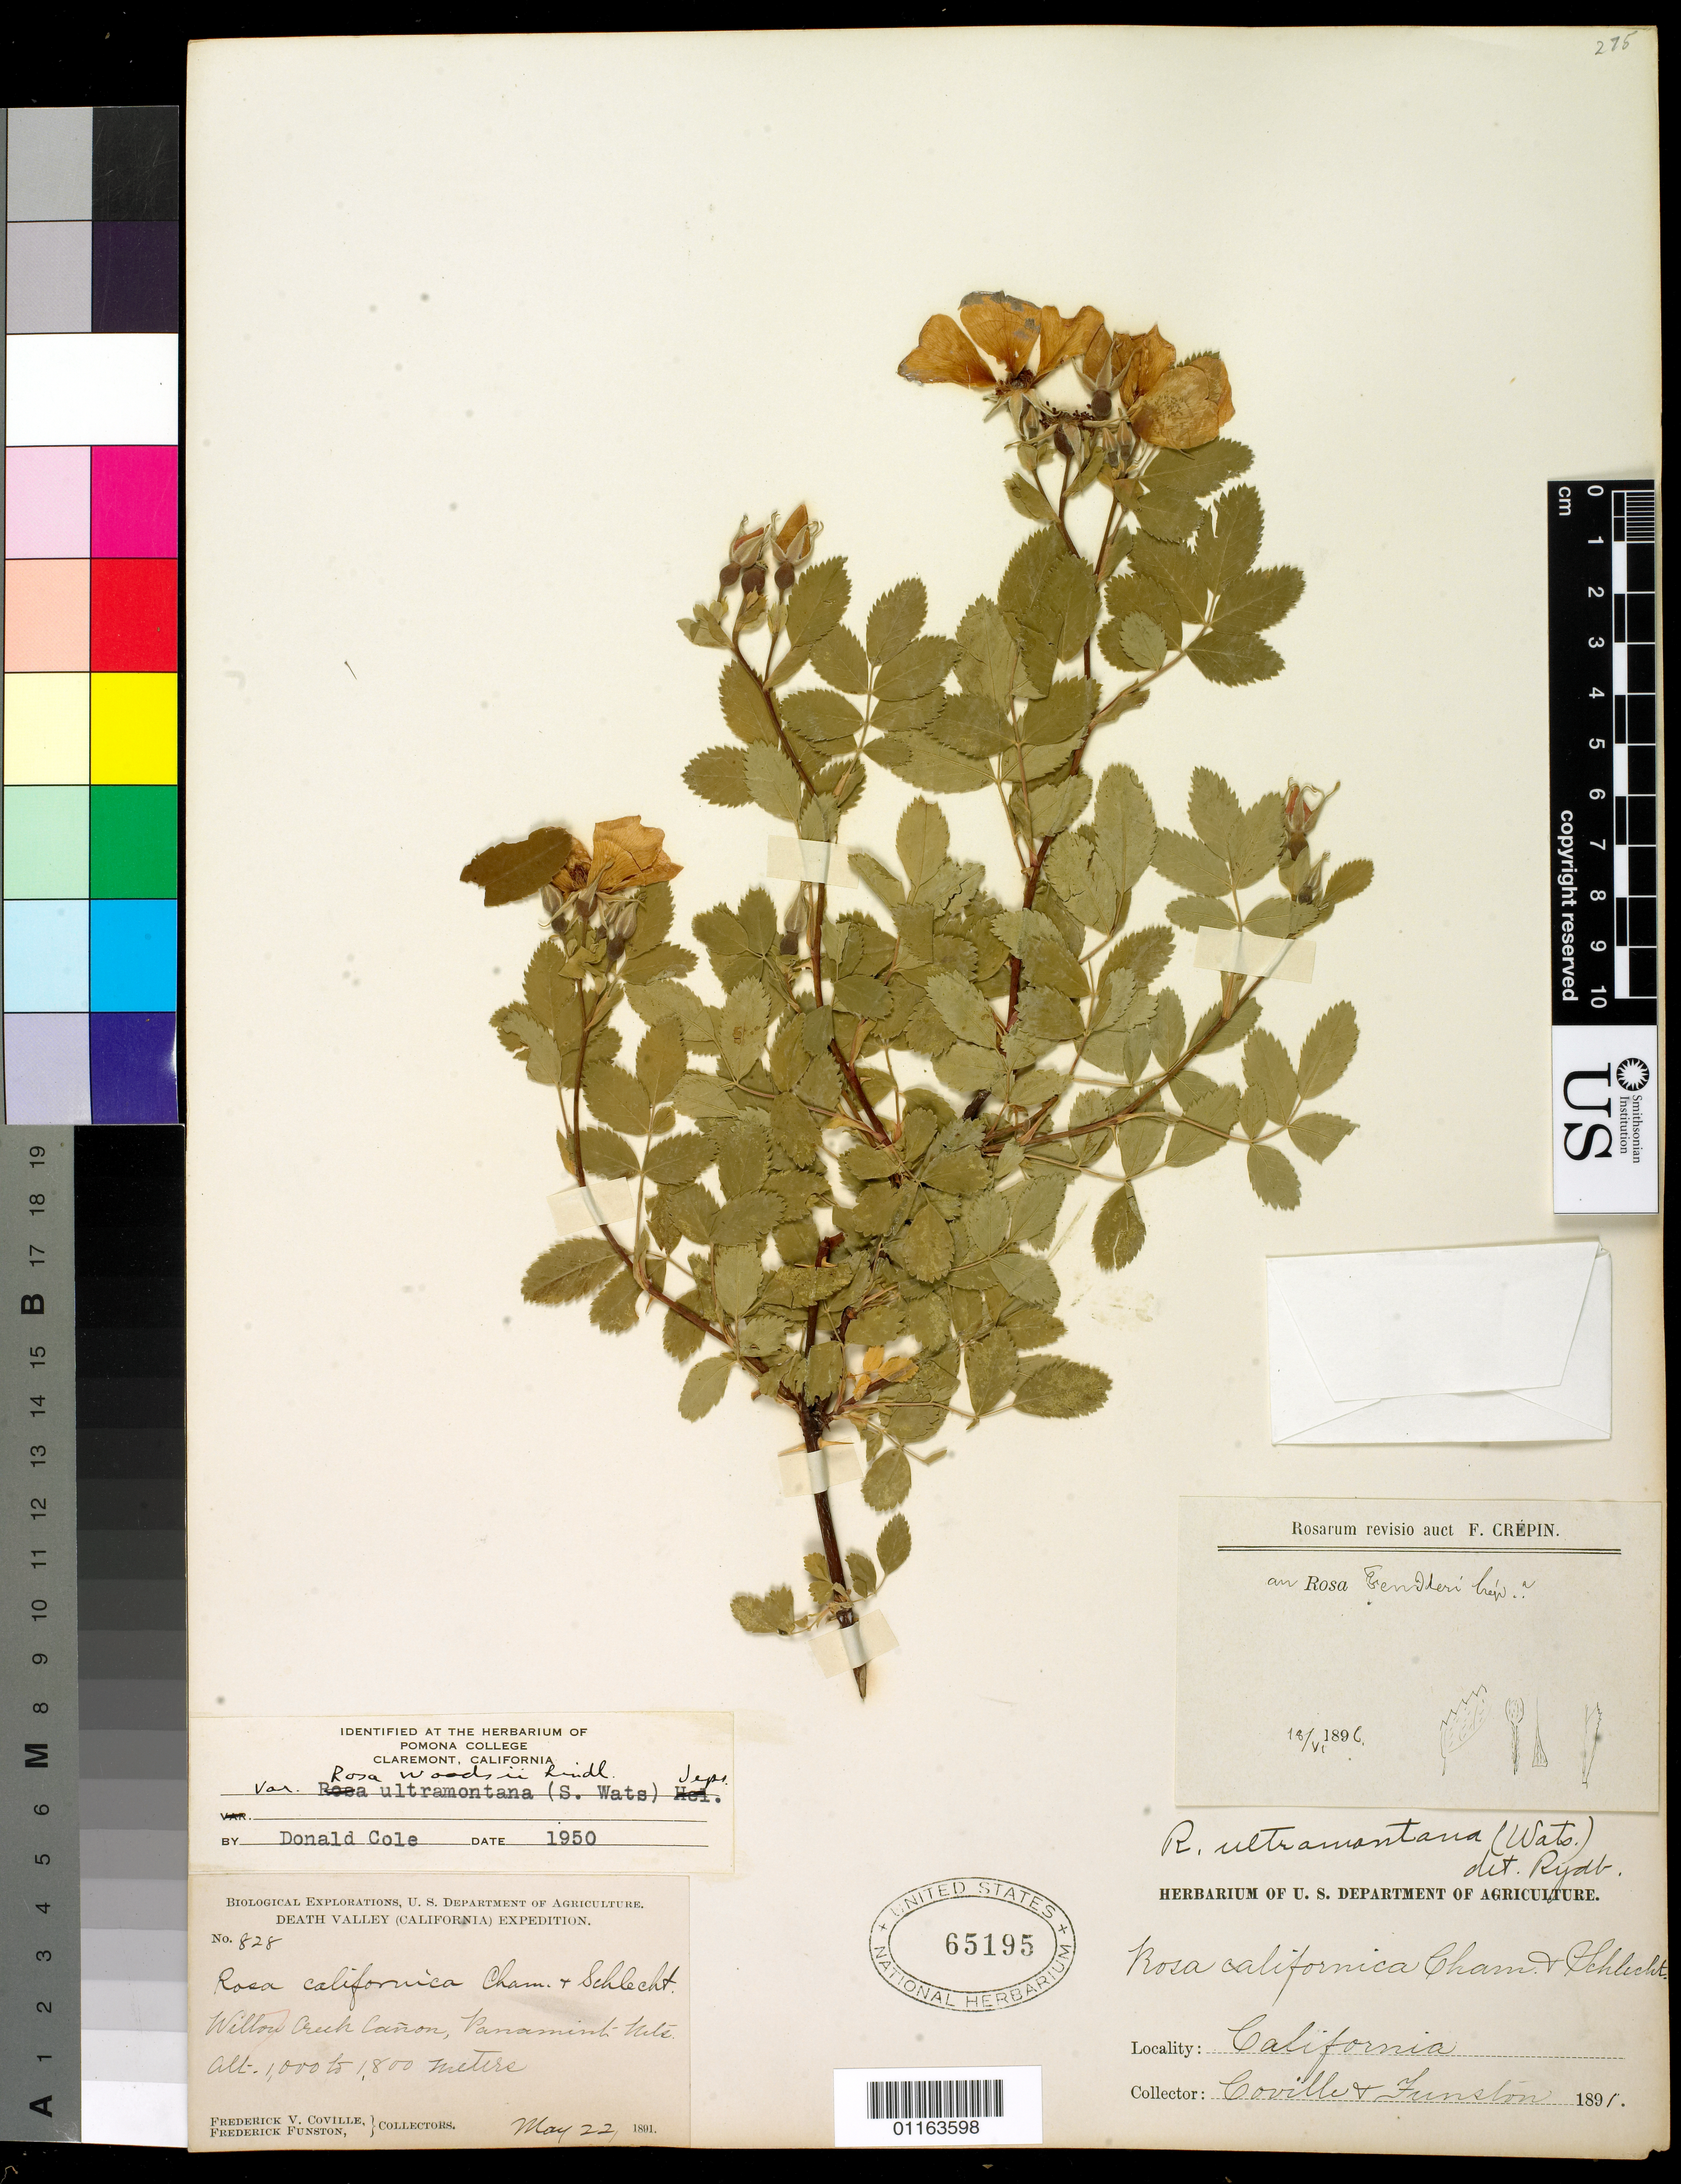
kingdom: Plantae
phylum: Tracheophyta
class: Magnoliopsida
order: Rosales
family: Rosaceae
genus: Rosa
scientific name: Rosa woodsii var. ultramontana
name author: Lindl.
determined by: Cole, D.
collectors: F. V. Coville & F. Funston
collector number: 828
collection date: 1891-05-22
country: United States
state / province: California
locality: Willow Creek Canyon, Panamint Mountains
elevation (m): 1000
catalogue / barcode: US 65195